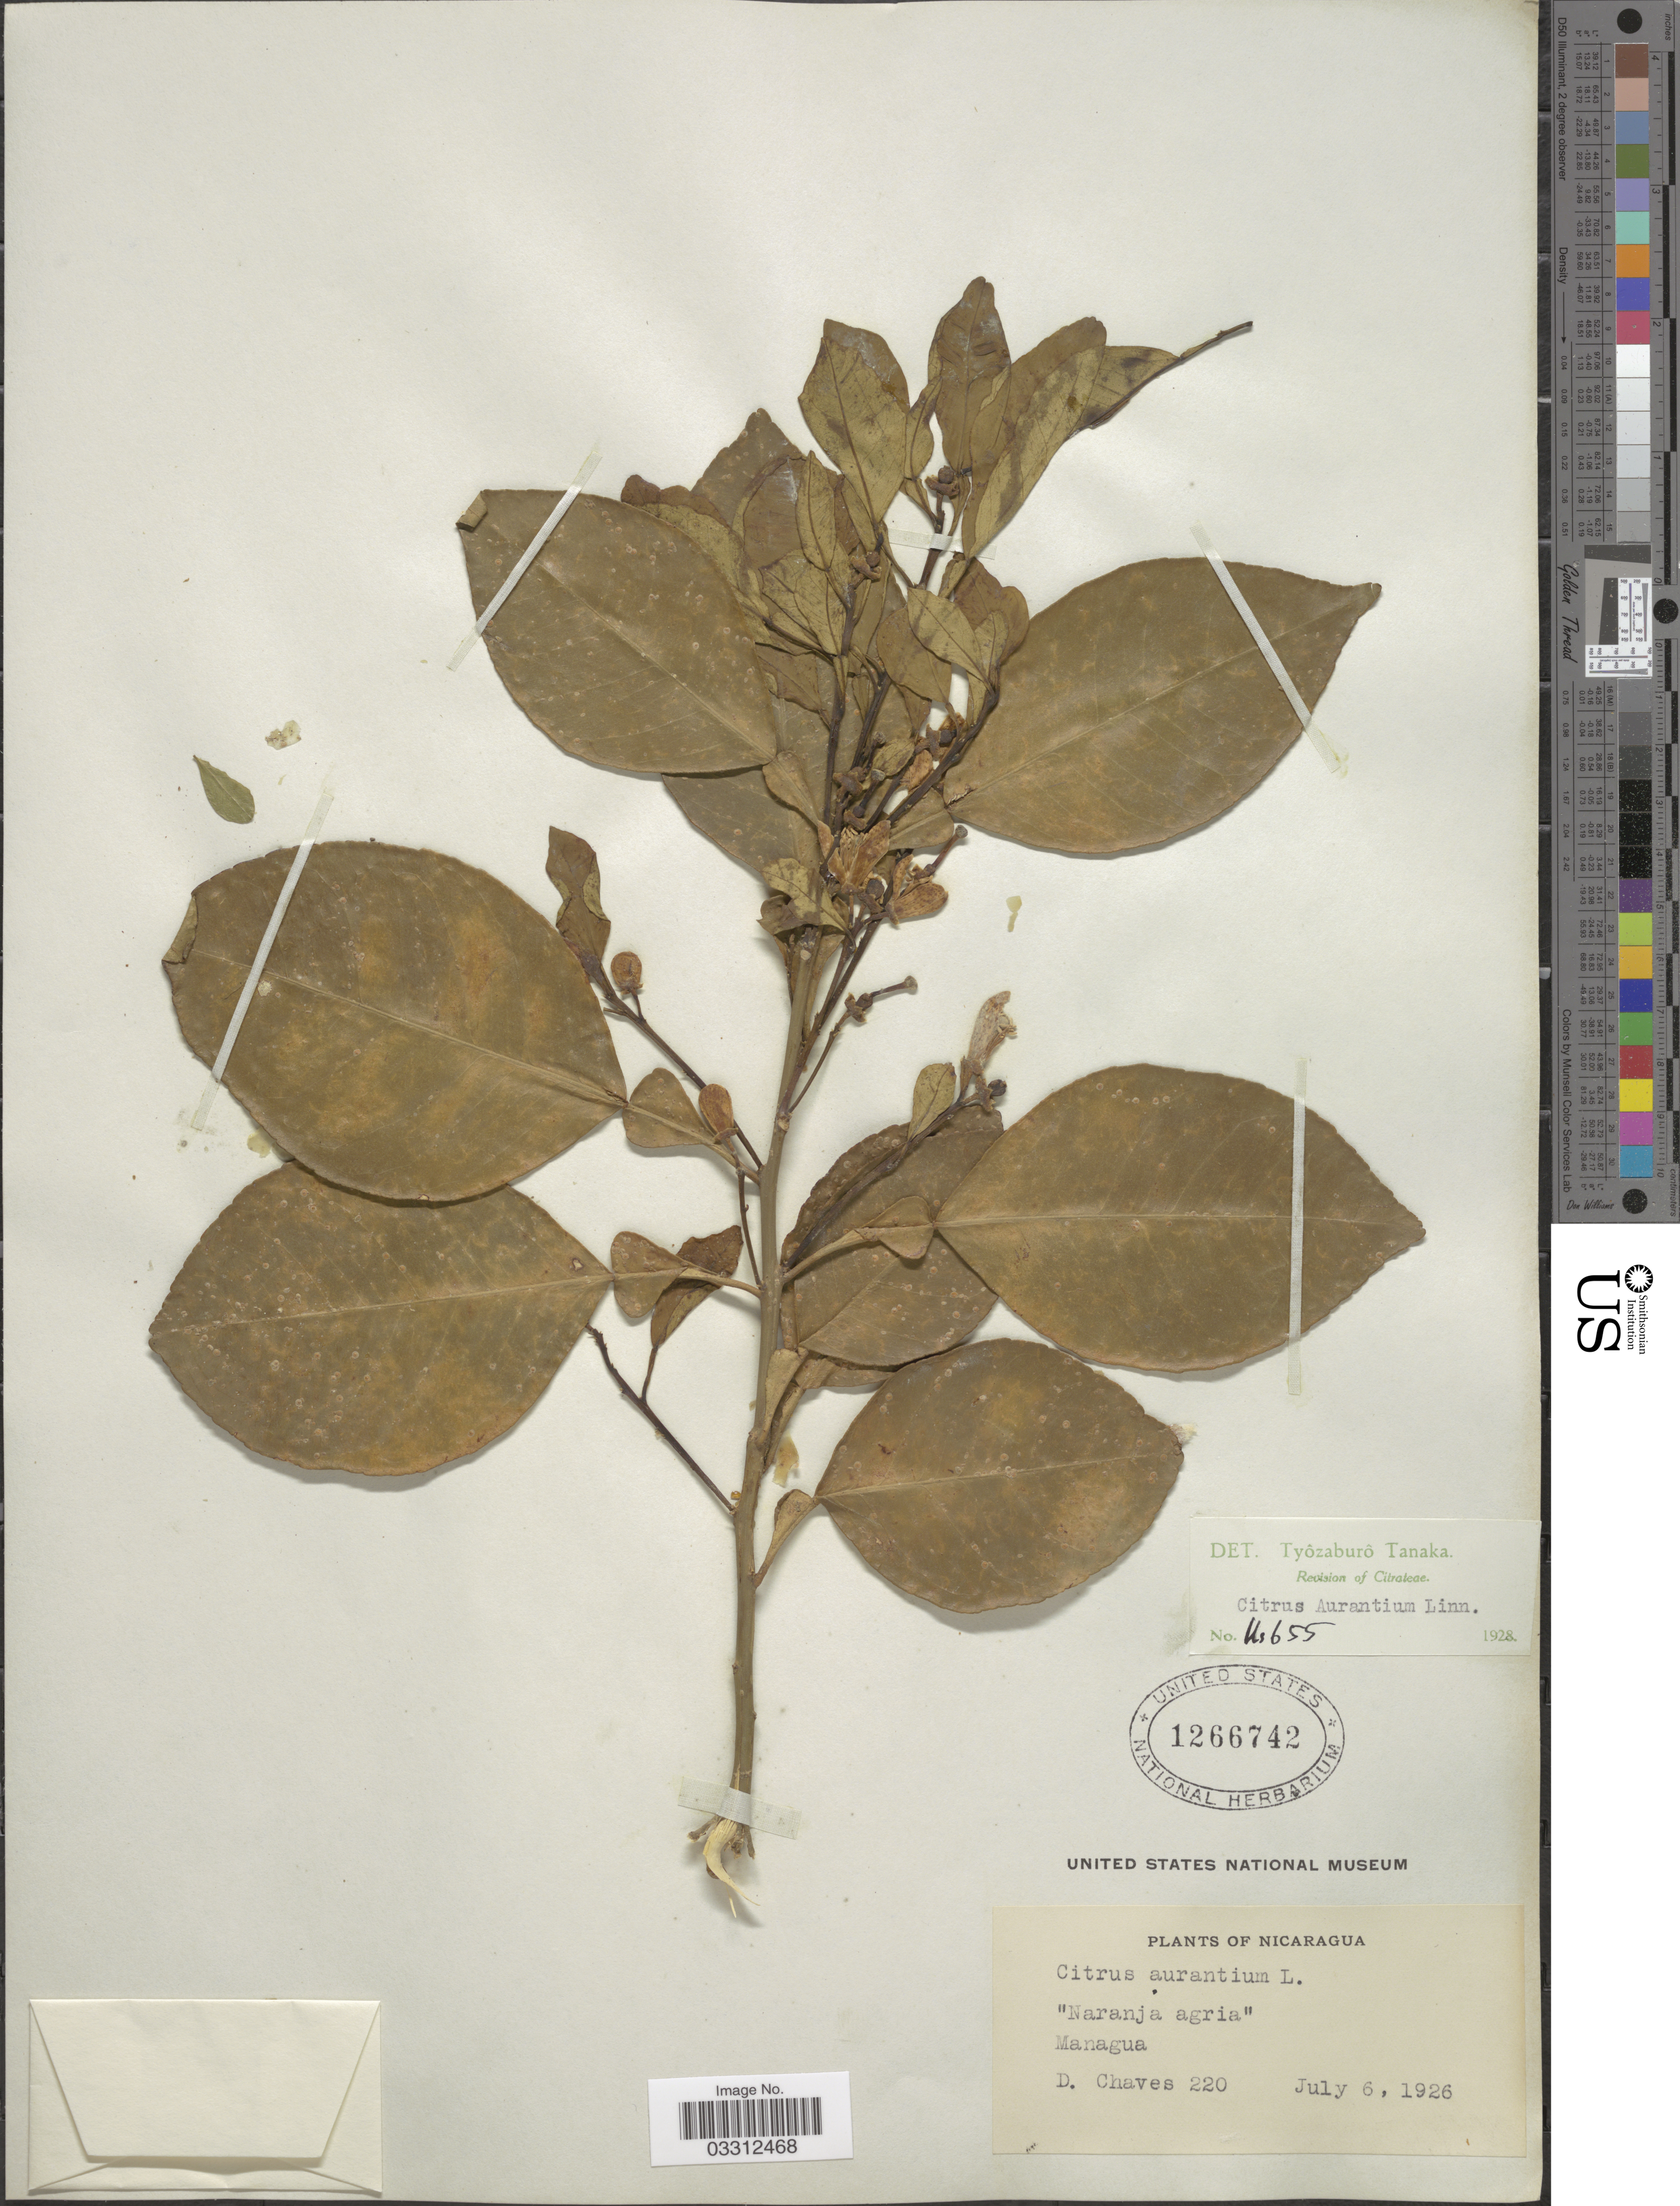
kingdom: Plantae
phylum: Tracheophyta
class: Magnoliopsida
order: Sapindales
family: Rutaceae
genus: Citrus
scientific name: Citrus x aurantium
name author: L.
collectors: D. Chaves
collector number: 220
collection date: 1926-07-06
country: Nicaragua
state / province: Managua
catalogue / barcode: US 1266742